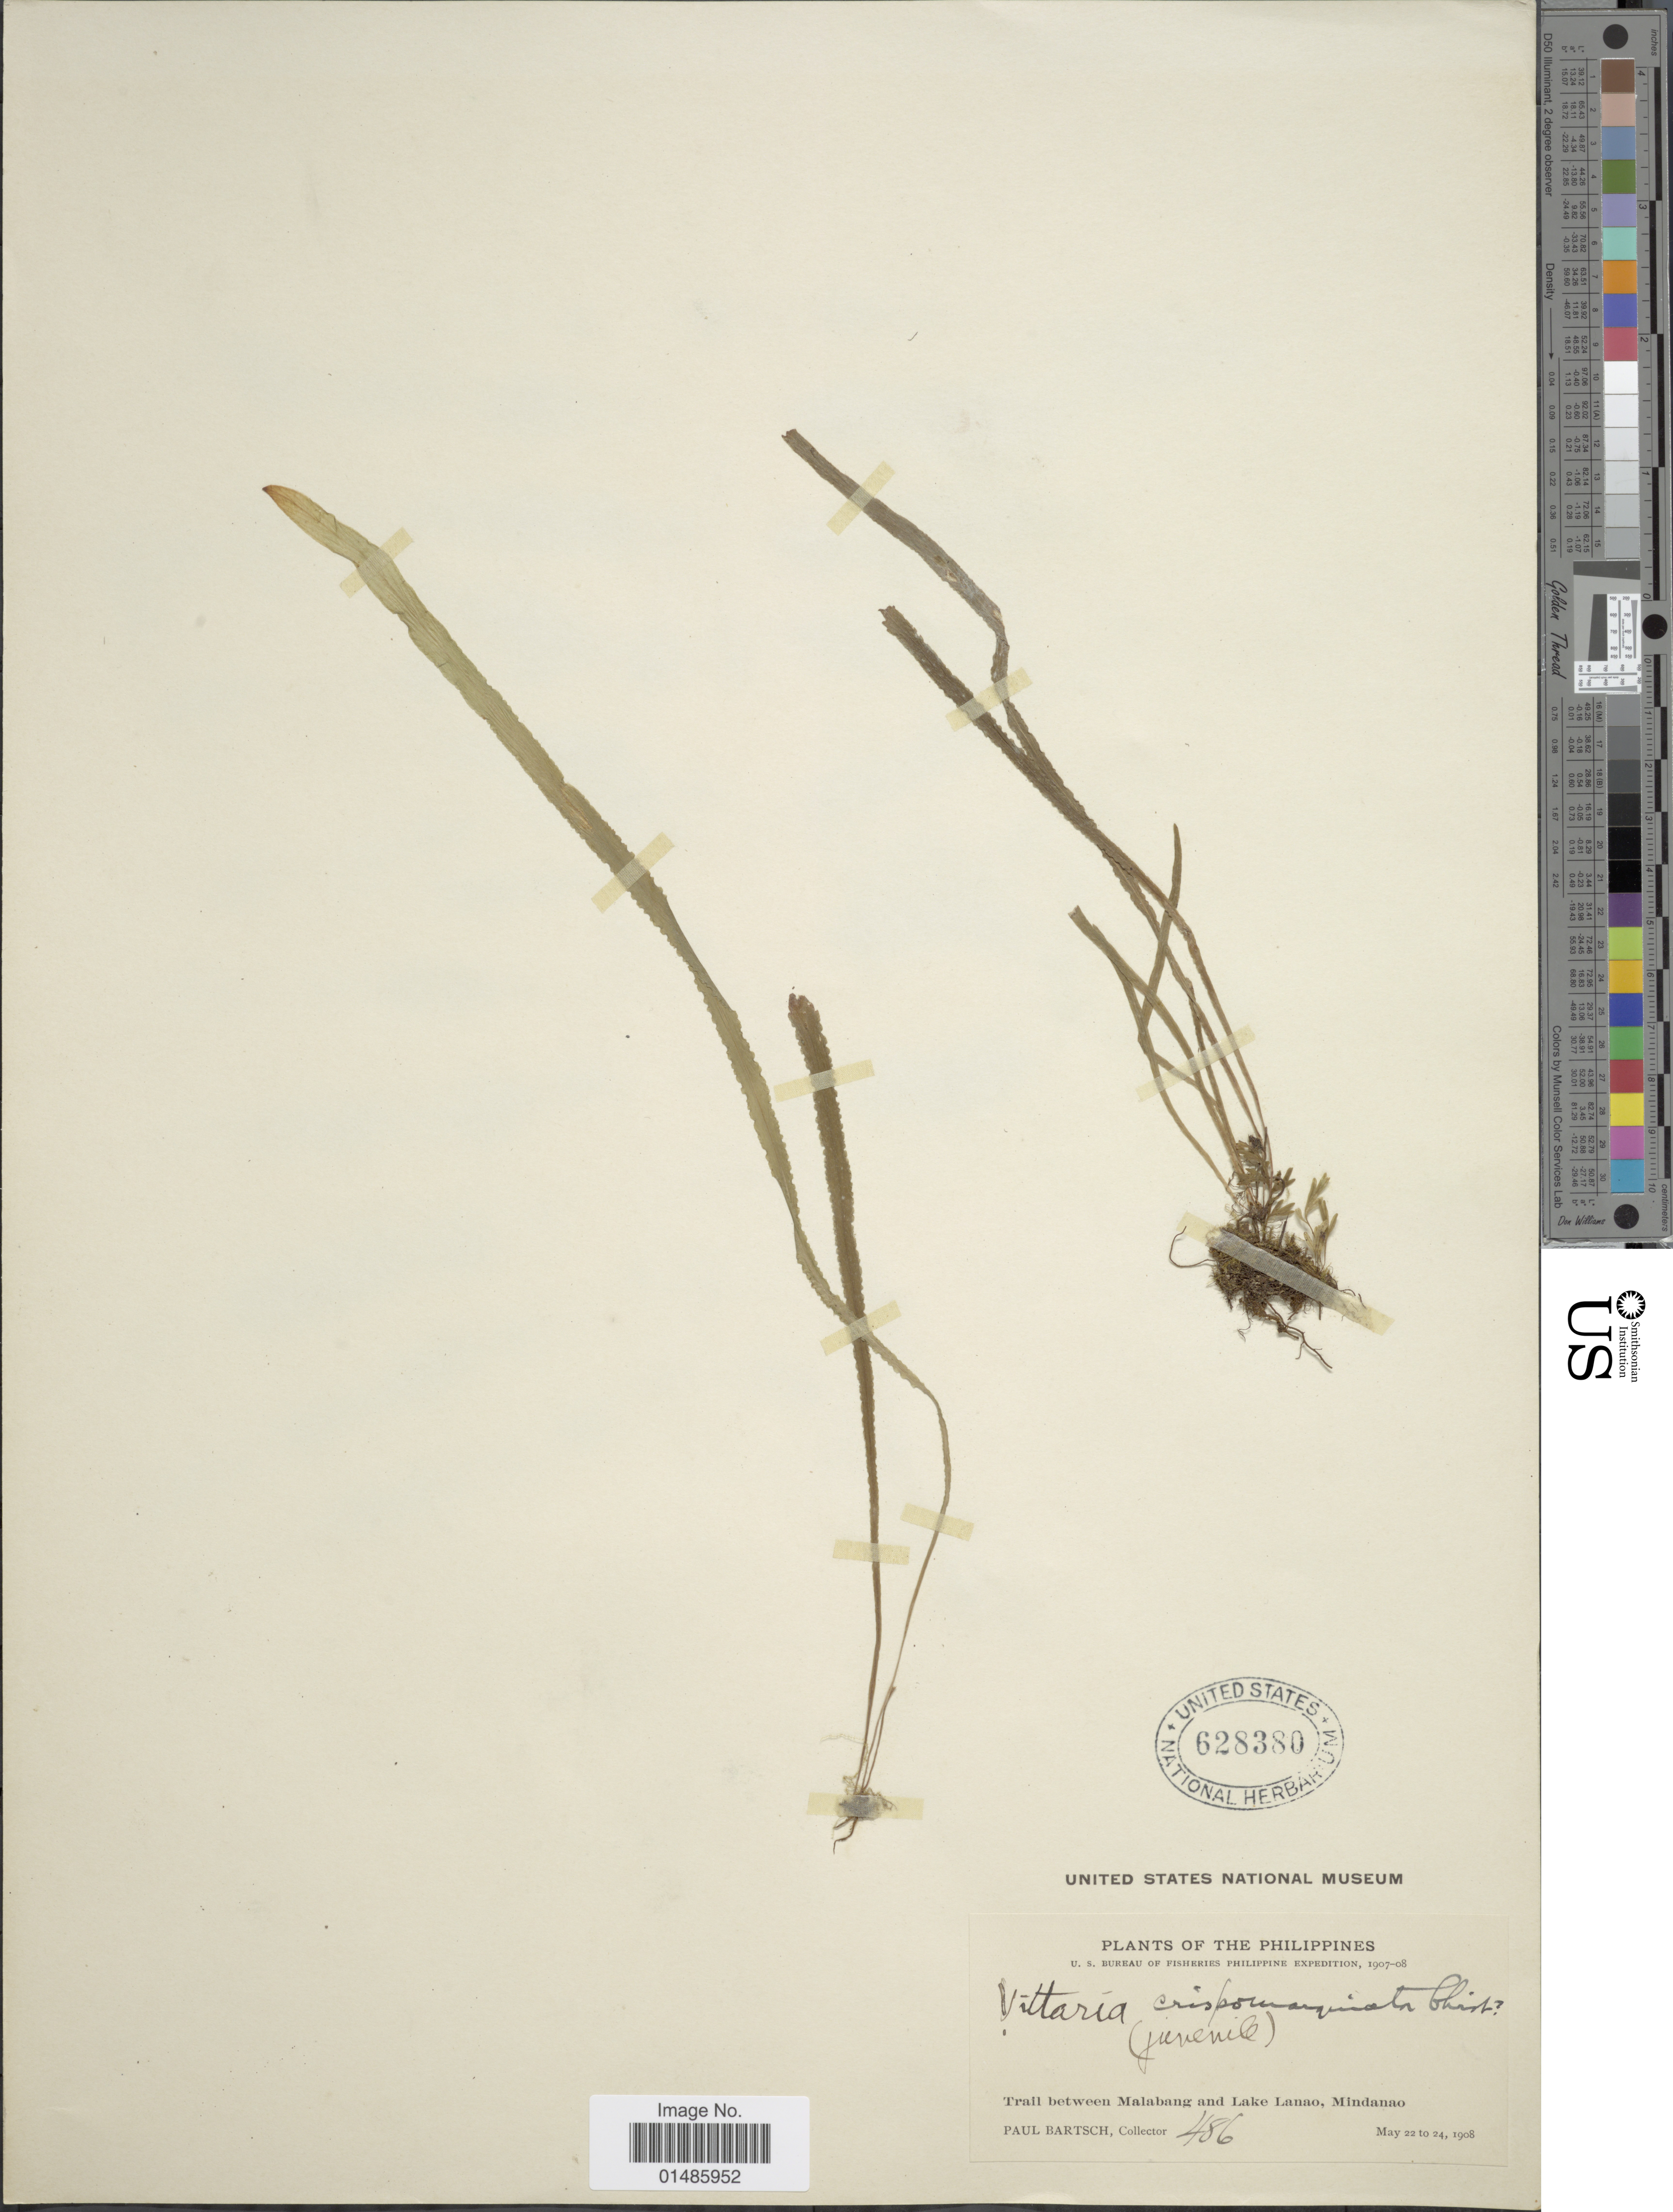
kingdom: Plantae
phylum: Tracheophyta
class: Polypodiopsida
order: Polypodiales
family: Pteridaceae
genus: Haplopteris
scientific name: Haplopteris crispomarginata comb. ined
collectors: P. Bartsch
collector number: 486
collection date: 1908-04-22/1908-05-24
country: Philippines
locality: Trail between Malabang and Lake Lanao, Mindanao.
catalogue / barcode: US 628380